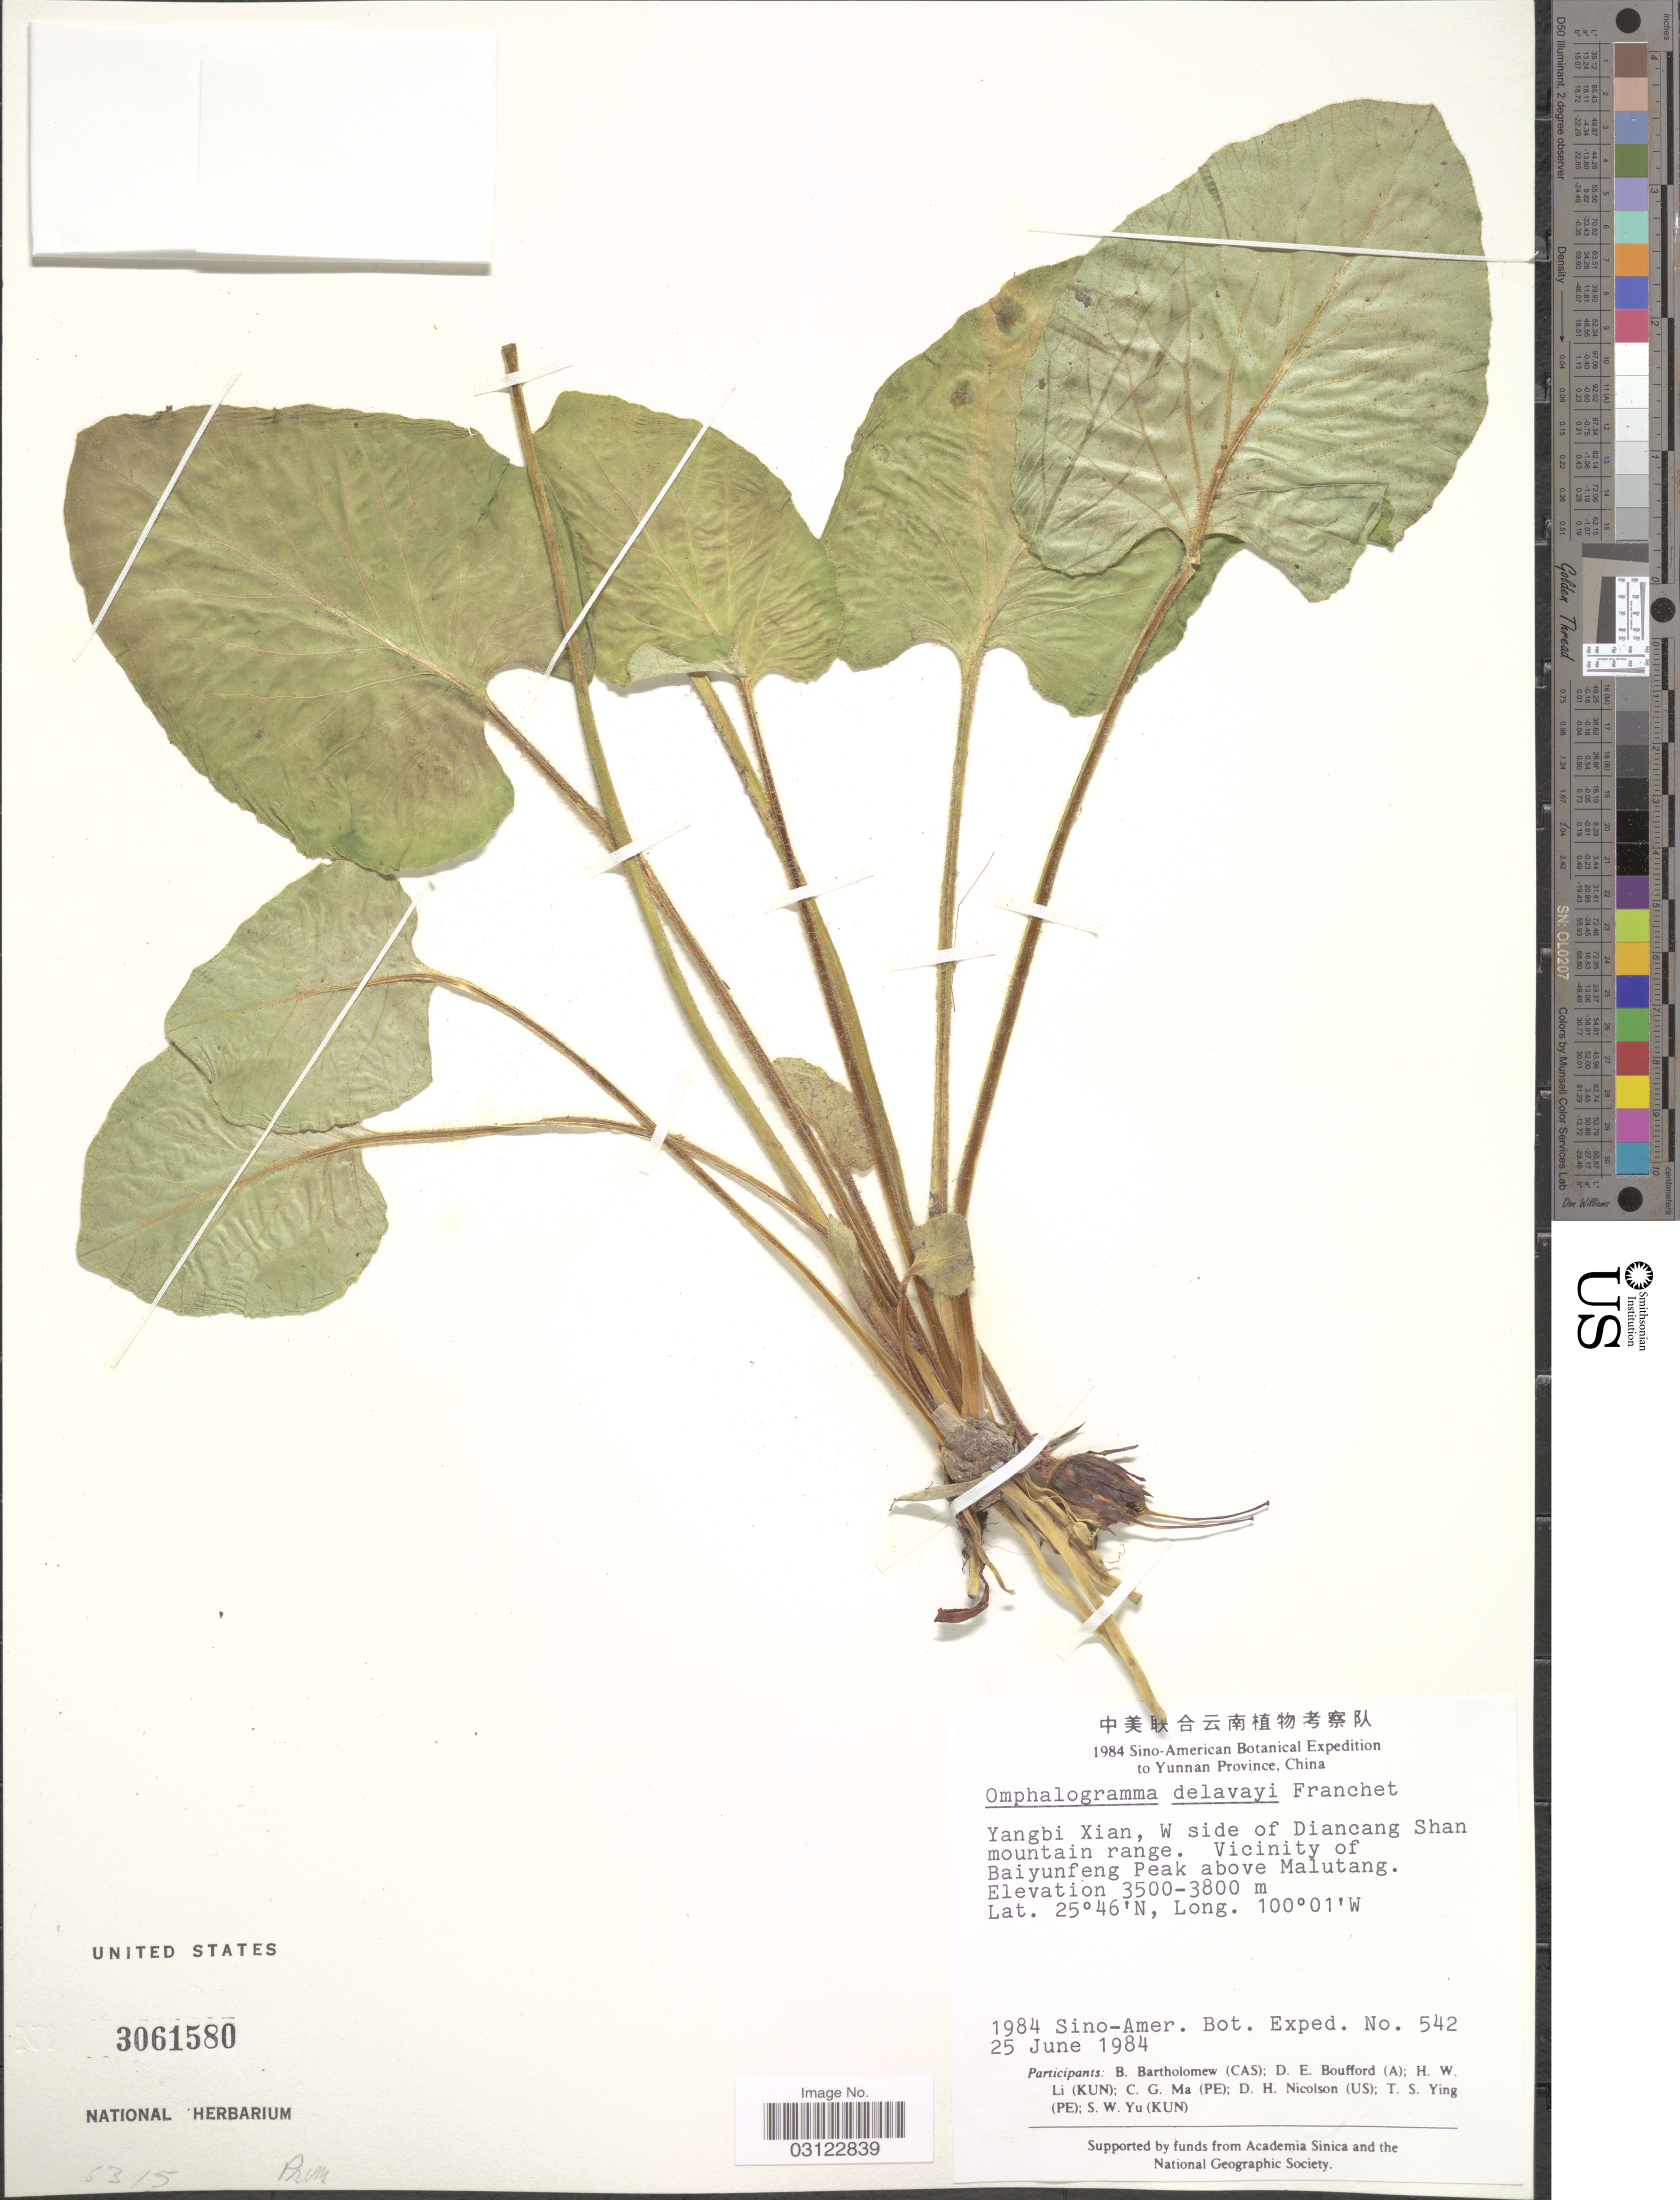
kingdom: Plantae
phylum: Tracheophyta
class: Magnoliopsida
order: Ericales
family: Primulaceae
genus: Omphalogramma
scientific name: Omphalogramma delavayi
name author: (Franch.) Franch.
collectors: Sino-Amer. Bot. Exped. 1984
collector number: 542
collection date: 1984-06-25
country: China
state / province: Yunnan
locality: Yangbi Xian, W side of Diancang Shan mountain range. Vicinity of Baiyunfeng Peak above Malutang.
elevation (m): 3500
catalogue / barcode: US 3061580